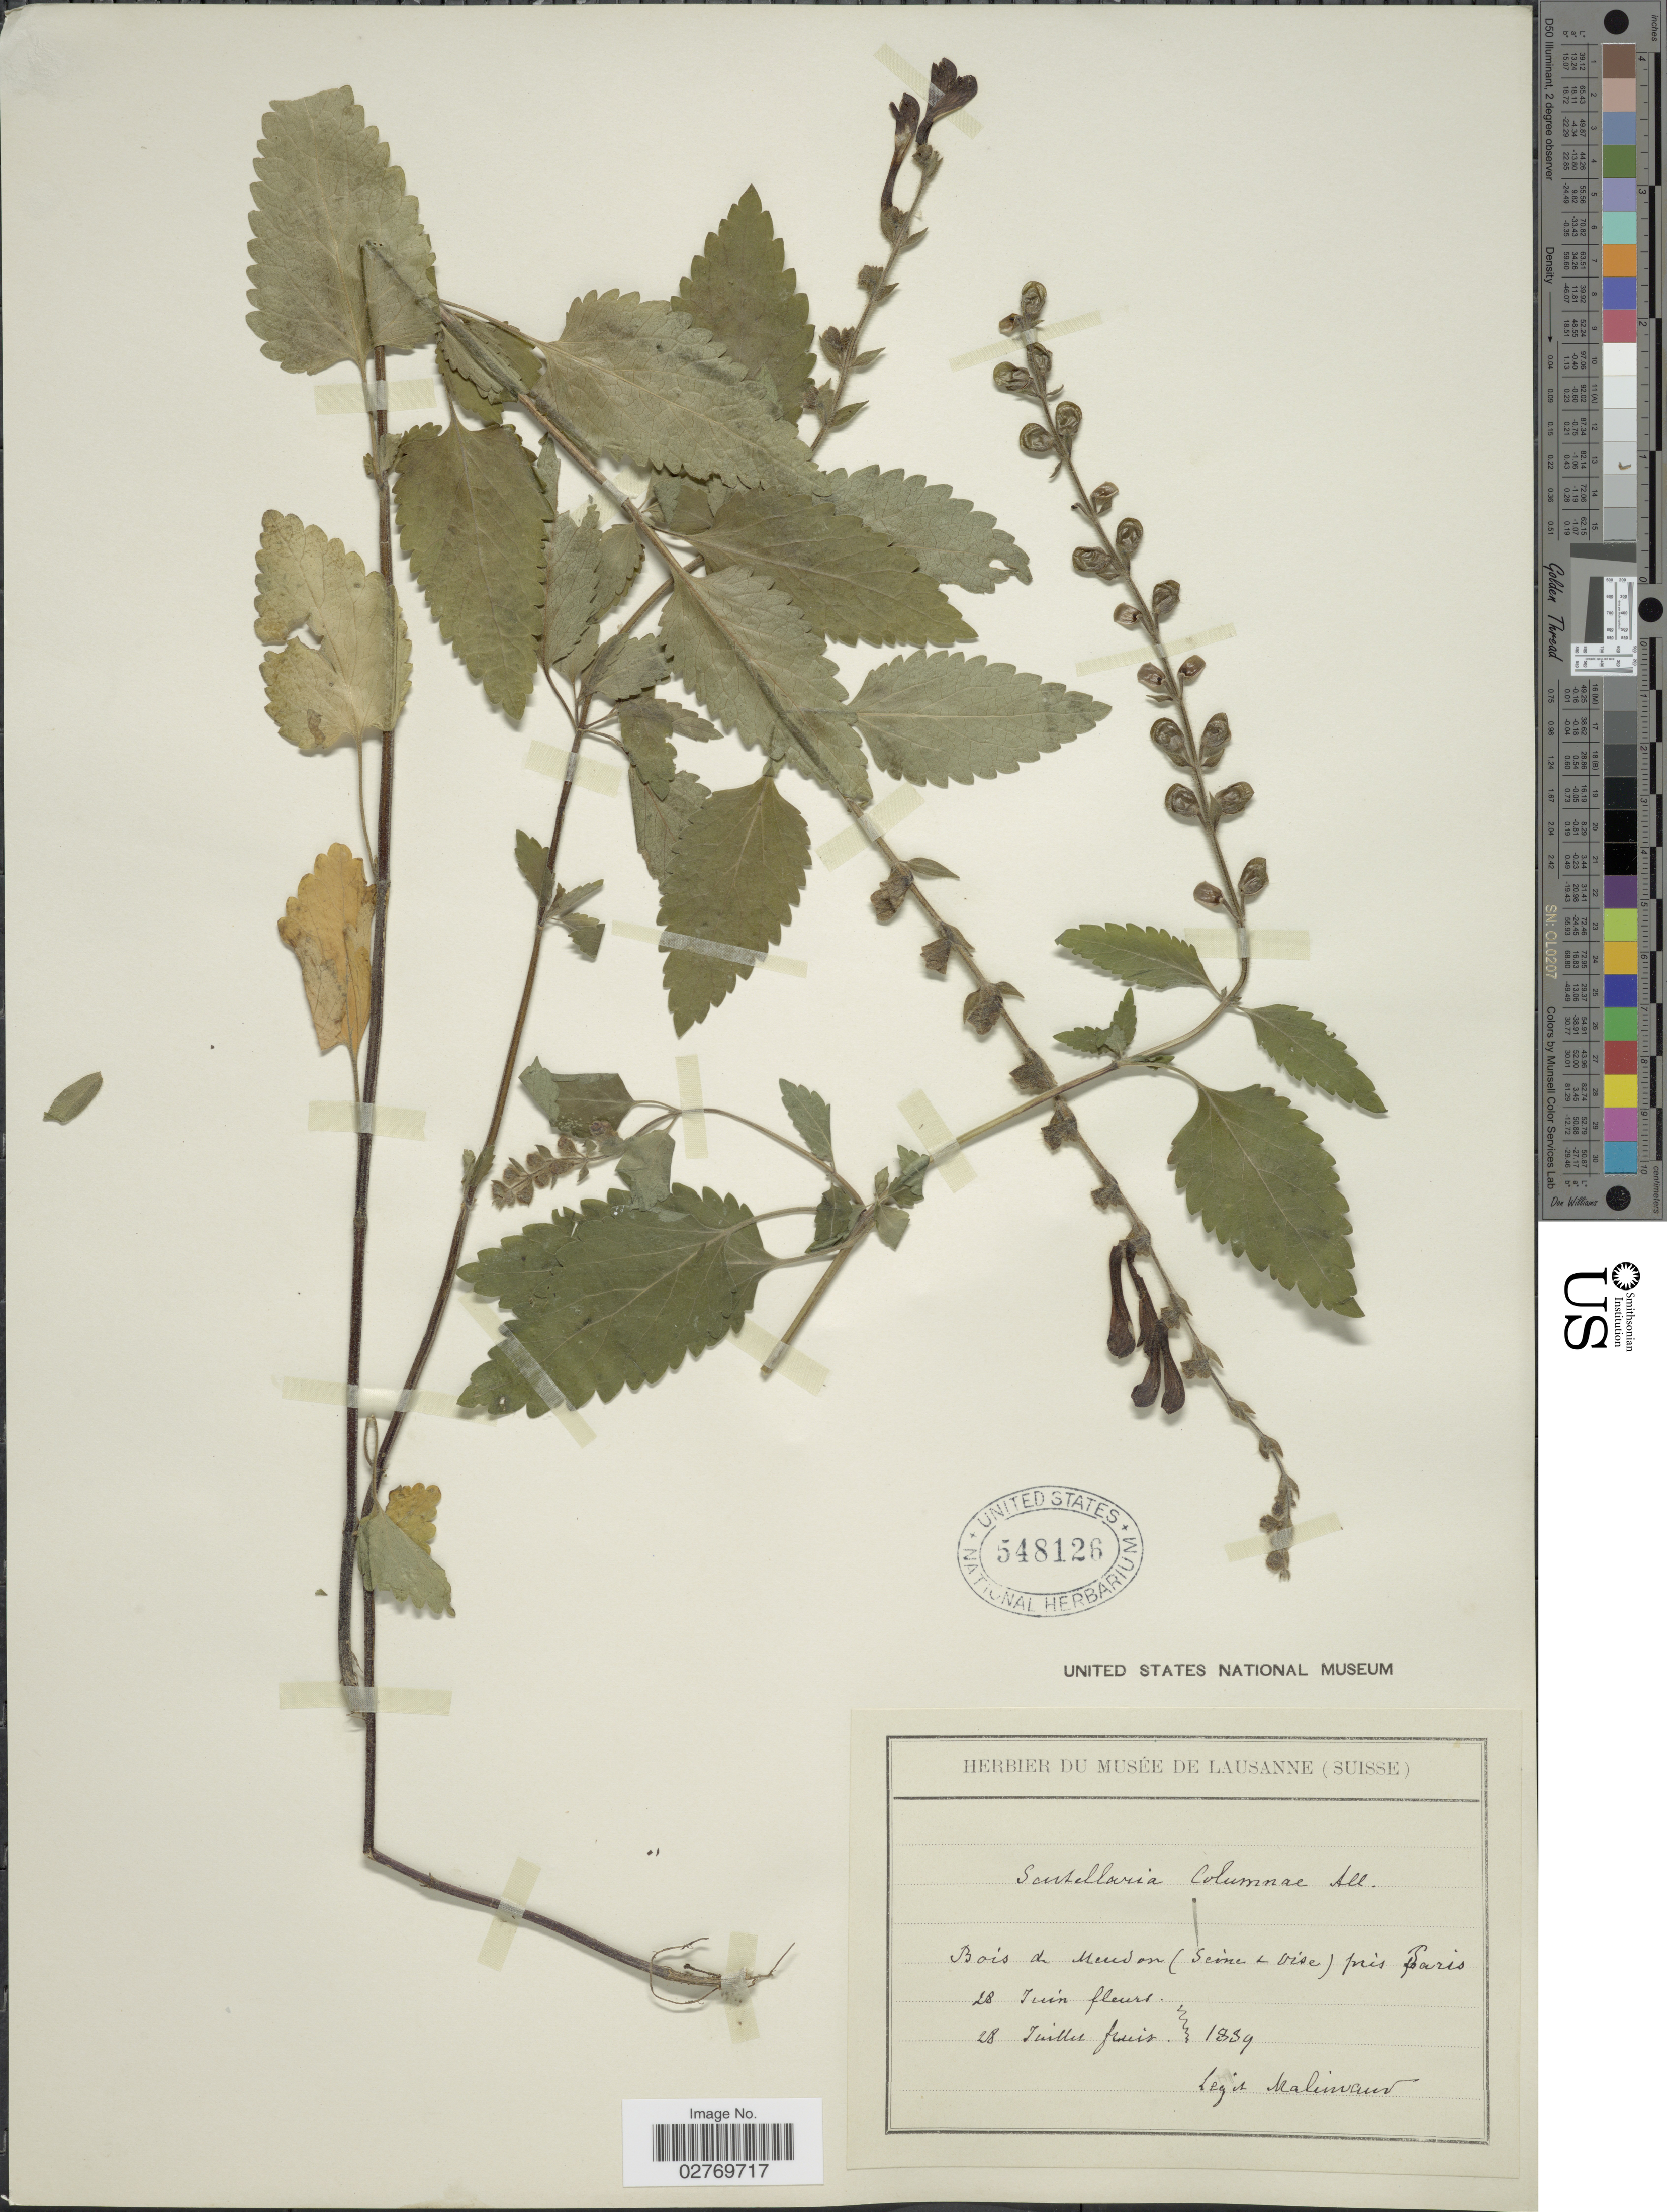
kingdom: Plantae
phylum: Tracheophyta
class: Magnoliopsida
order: Lamiales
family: Lamiaceae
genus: Scutellaria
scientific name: Scutellaria columnae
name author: All.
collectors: E. Malinvaud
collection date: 1889-06-28/1889-07-28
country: France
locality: Bois de Mendon (Seine & Oise) prés Paris.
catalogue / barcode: US 548126